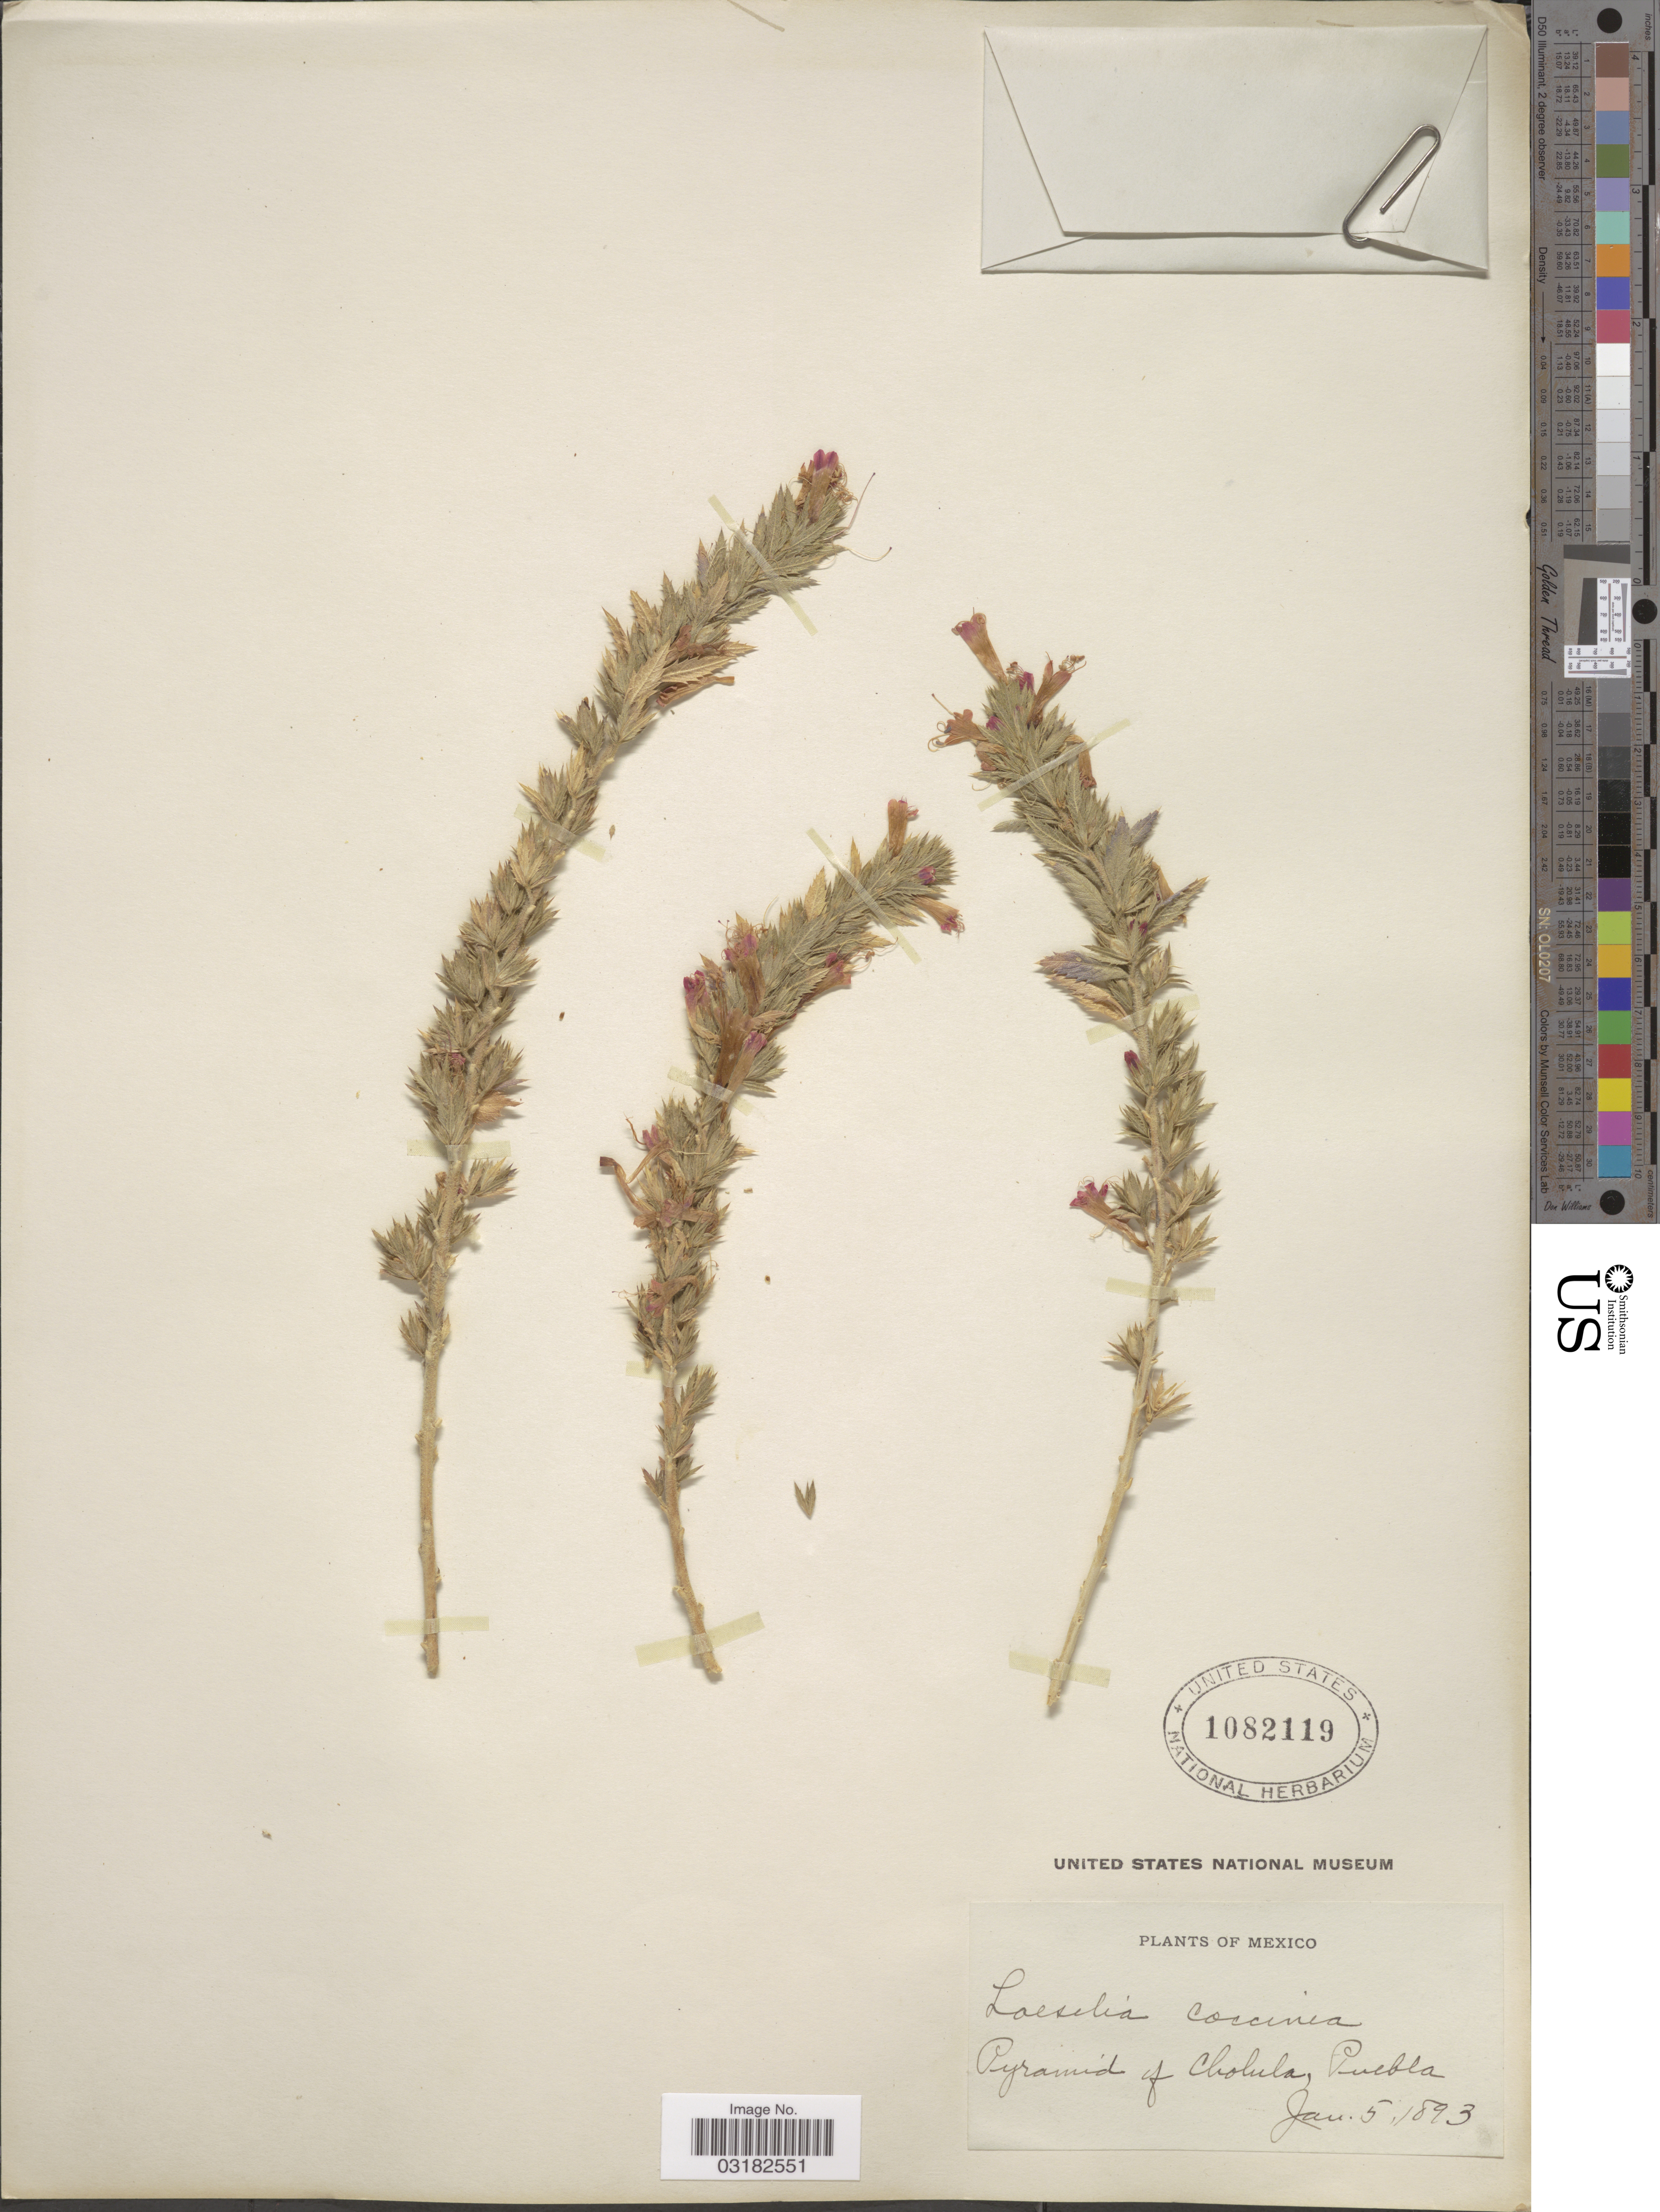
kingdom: Plantae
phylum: Tracheophyta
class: Magnoliopsida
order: Ericales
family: Polemoniaceae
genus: Loeselia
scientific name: Loeselia mexicana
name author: (Lam.) Brand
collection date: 1893-01-05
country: Mexico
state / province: Puebla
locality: Pyramid of Cholula.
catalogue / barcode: US 1082119